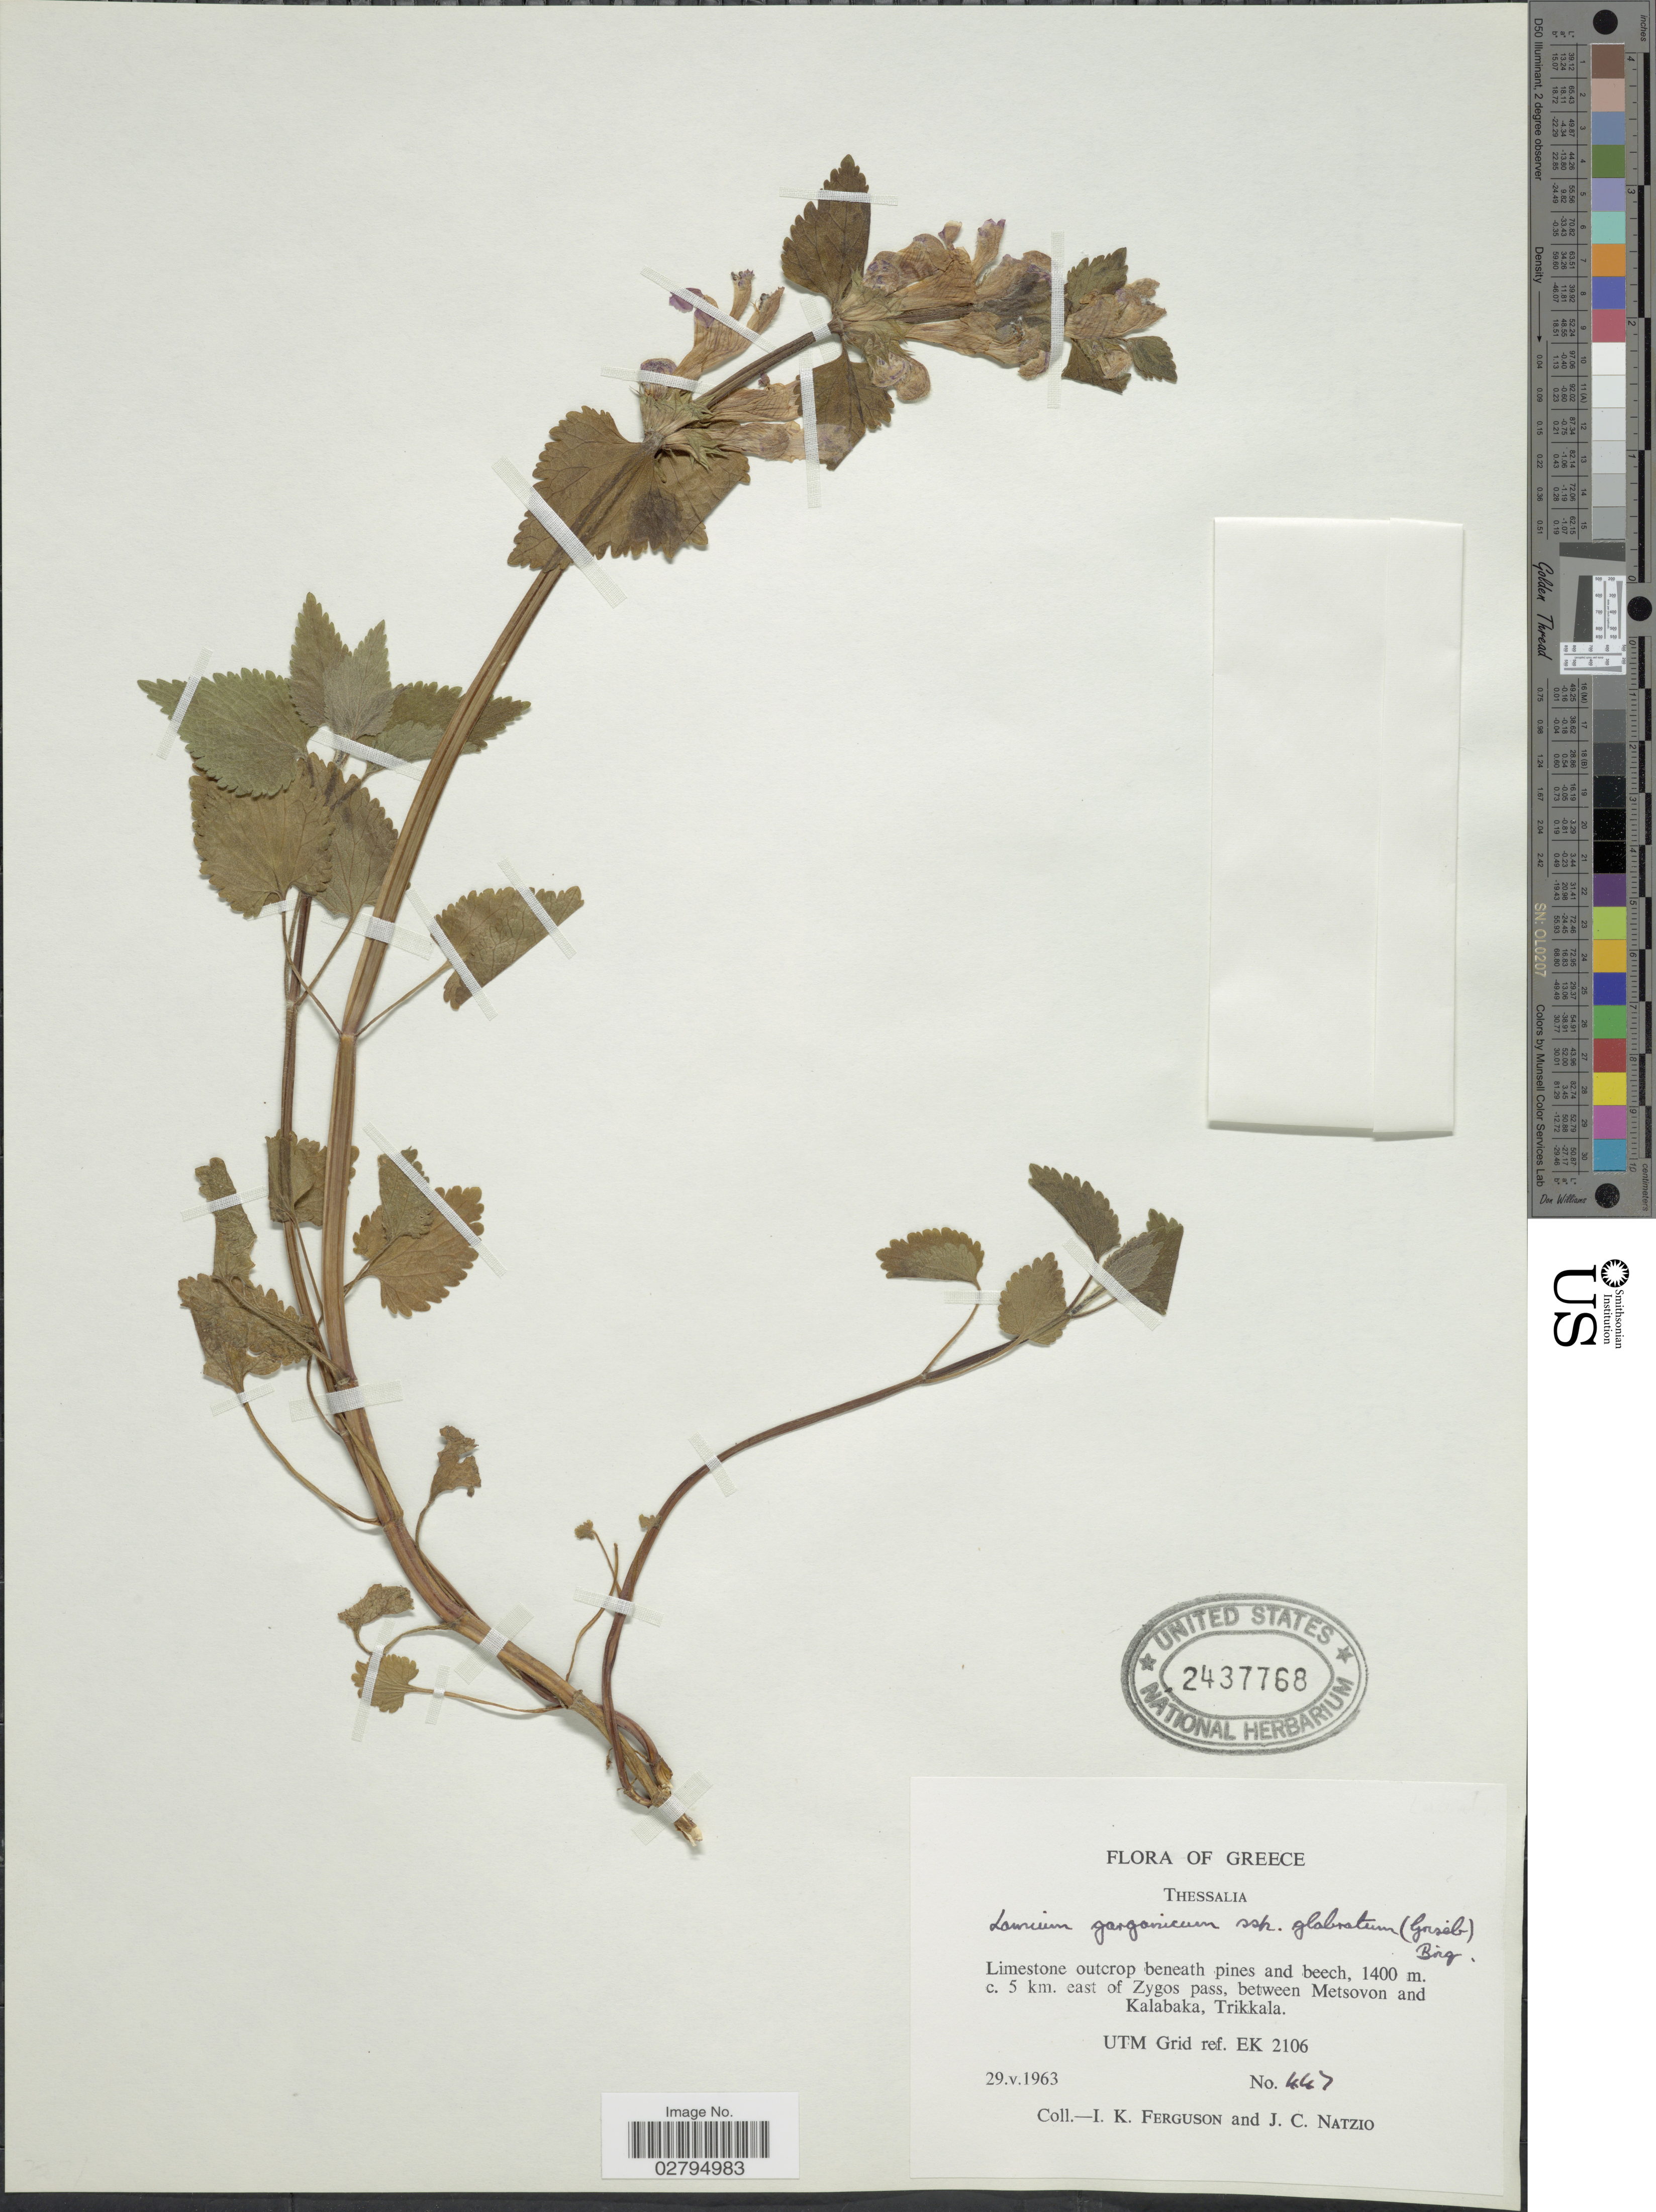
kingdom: Plantae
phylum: Tracheophyta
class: Magnoliopsida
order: Lamiales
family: Lamiaceae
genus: Lamium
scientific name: Lamium garganicum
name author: L.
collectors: I. K. Ferguson & J. Natzio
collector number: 447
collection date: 1963-05-29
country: Greece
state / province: Thessaly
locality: Thessalia. Limestone outcrop beneath pines and beech, c. 5 km. east of Zygos pass, between Metsovon and Kalabaka, Trikkala. UTM Grid ref. EK. 2106.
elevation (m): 1400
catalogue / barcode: US 2437768